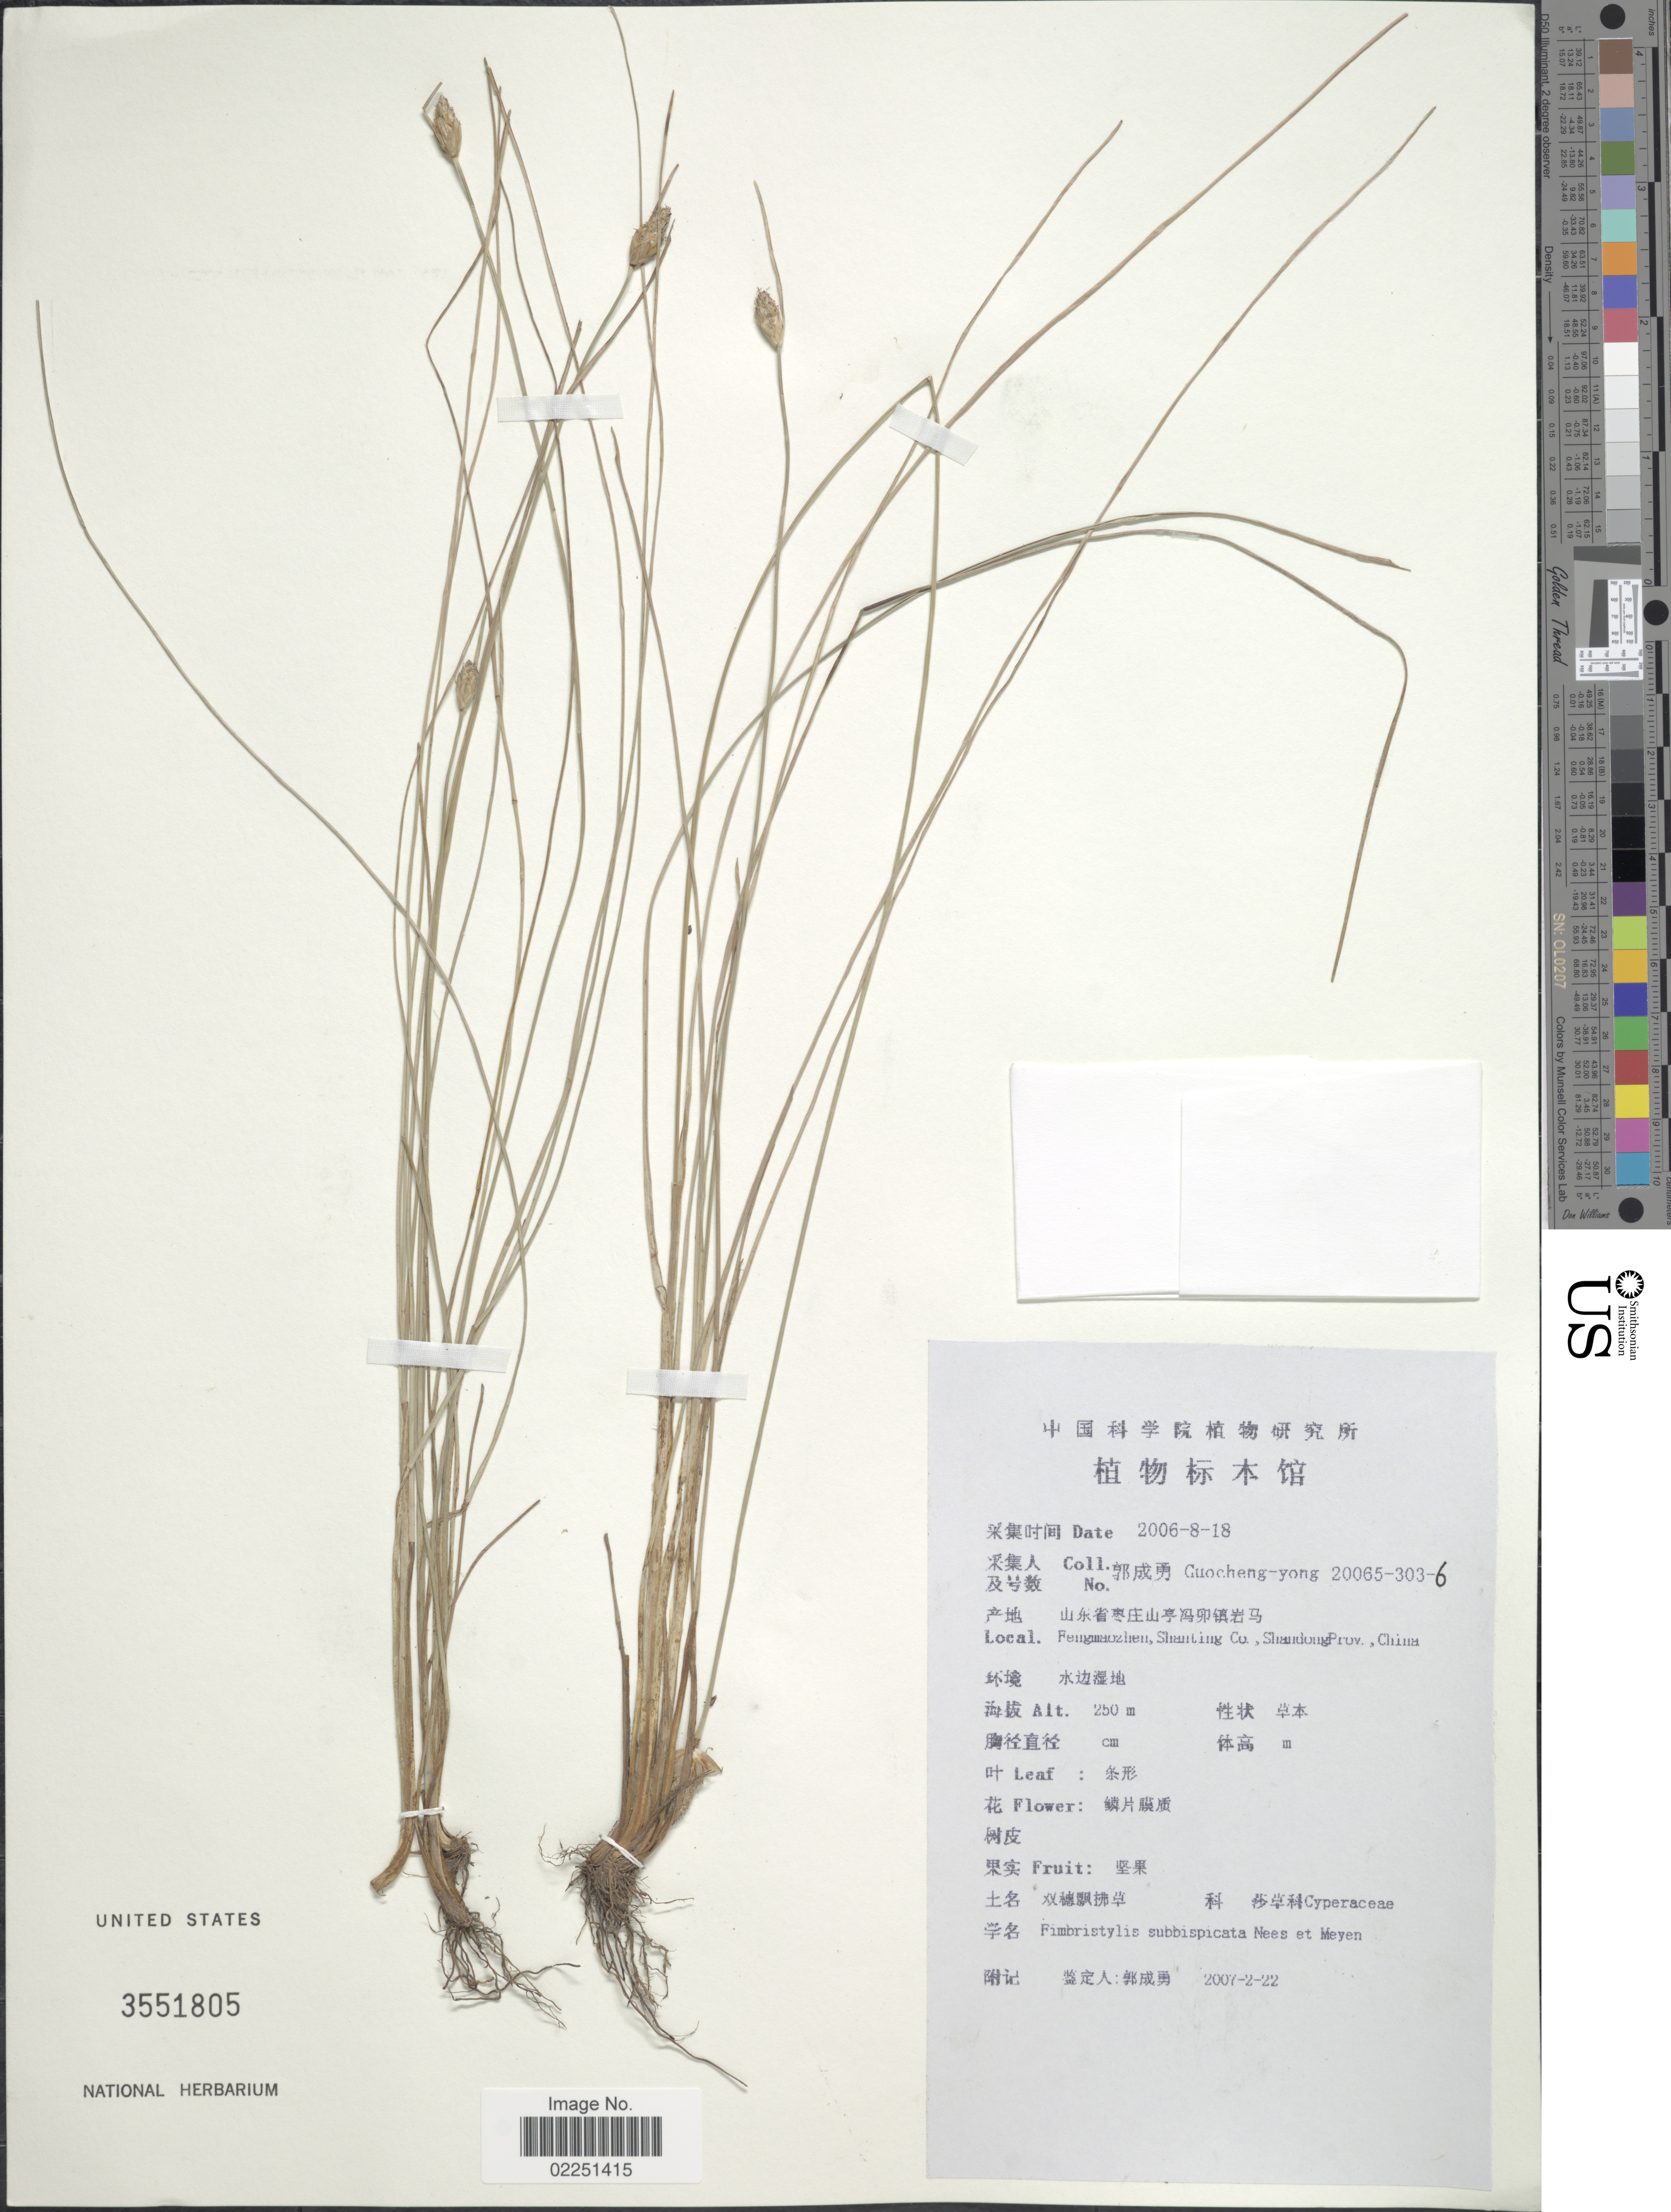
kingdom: Plantae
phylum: Tracheophyta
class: Liliopsida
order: Poales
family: Cyperaceae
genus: Fimbristylis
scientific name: Fimbristylis subbispicata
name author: Nees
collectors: Guo cheng-yong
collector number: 20065-303-6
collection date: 2006-08-18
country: China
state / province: Shandong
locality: Fengmaozhen, Shanting Co., Shandong Prov.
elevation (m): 250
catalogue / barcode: US 3551805